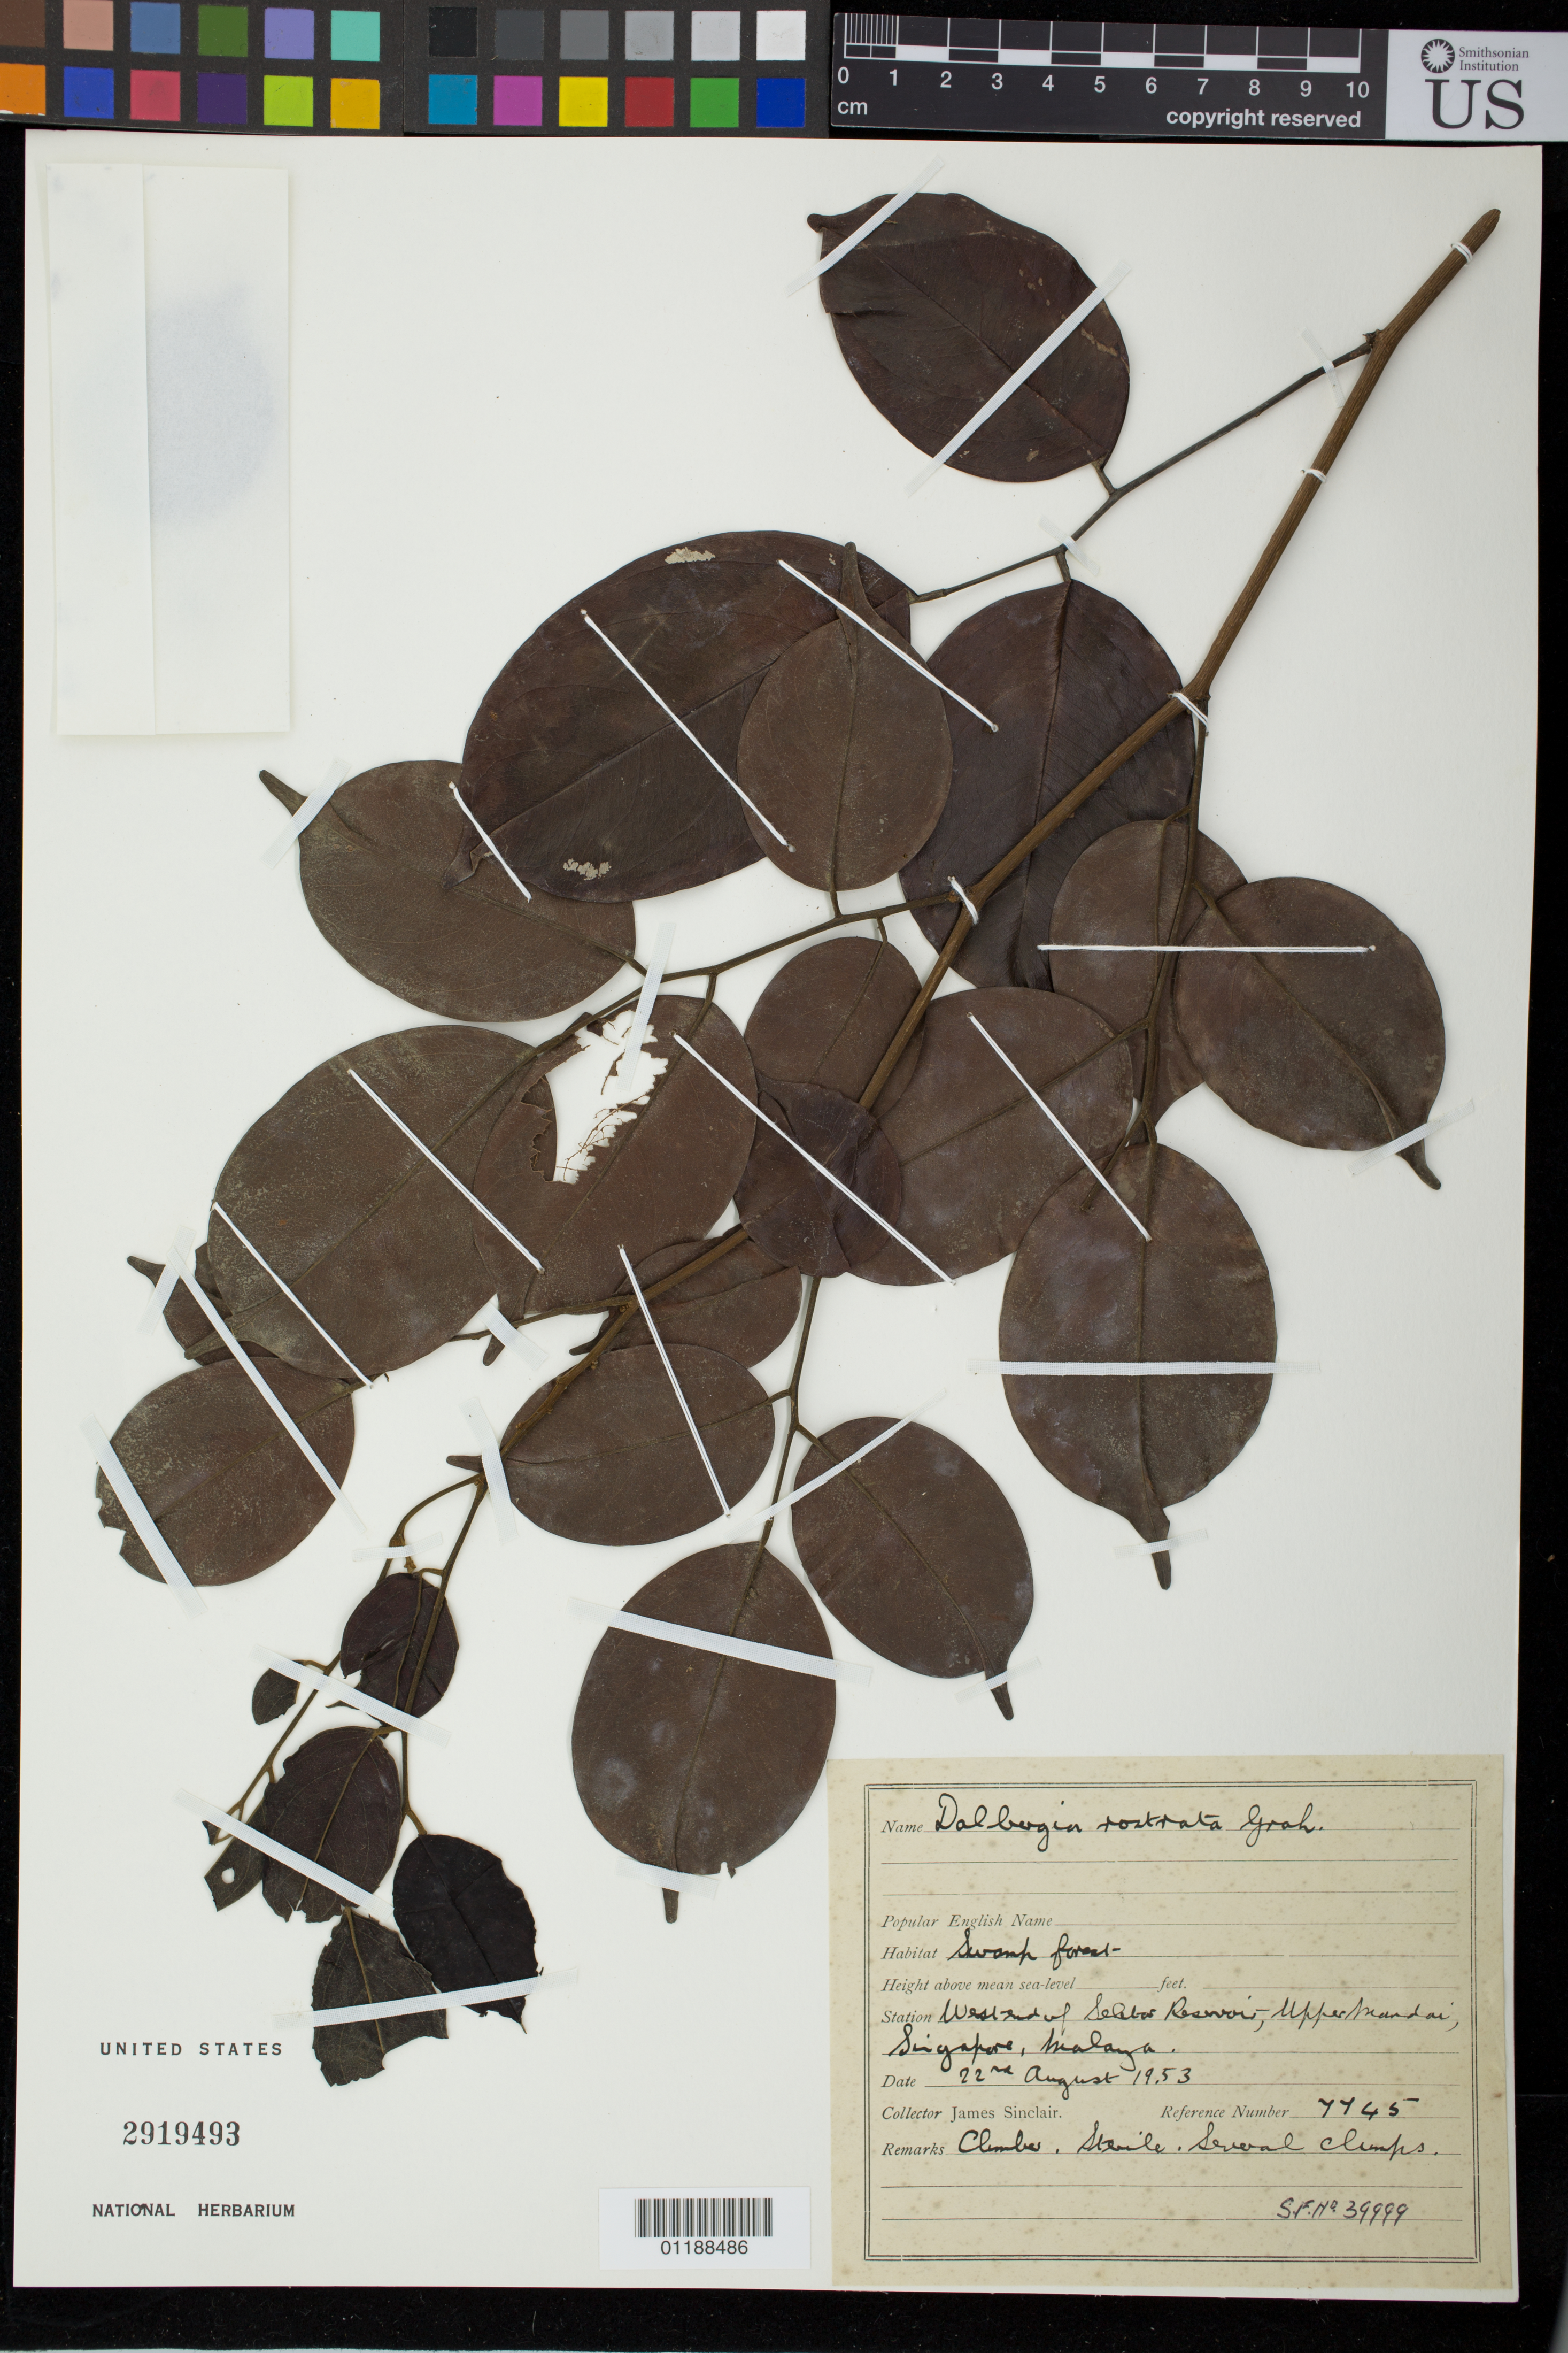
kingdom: Plantae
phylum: Tracheophyta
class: Magnoliopsida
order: Fabales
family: Fabaceae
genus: Dalbergia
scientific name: Dalbergia rostrata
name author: Hassk.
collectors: J. Sinclair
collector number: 39999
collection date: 1953-08-22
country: Singapore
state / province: North East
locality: West end of Seletar Reservoir, Upper Mandai.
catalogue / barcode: US 2919493